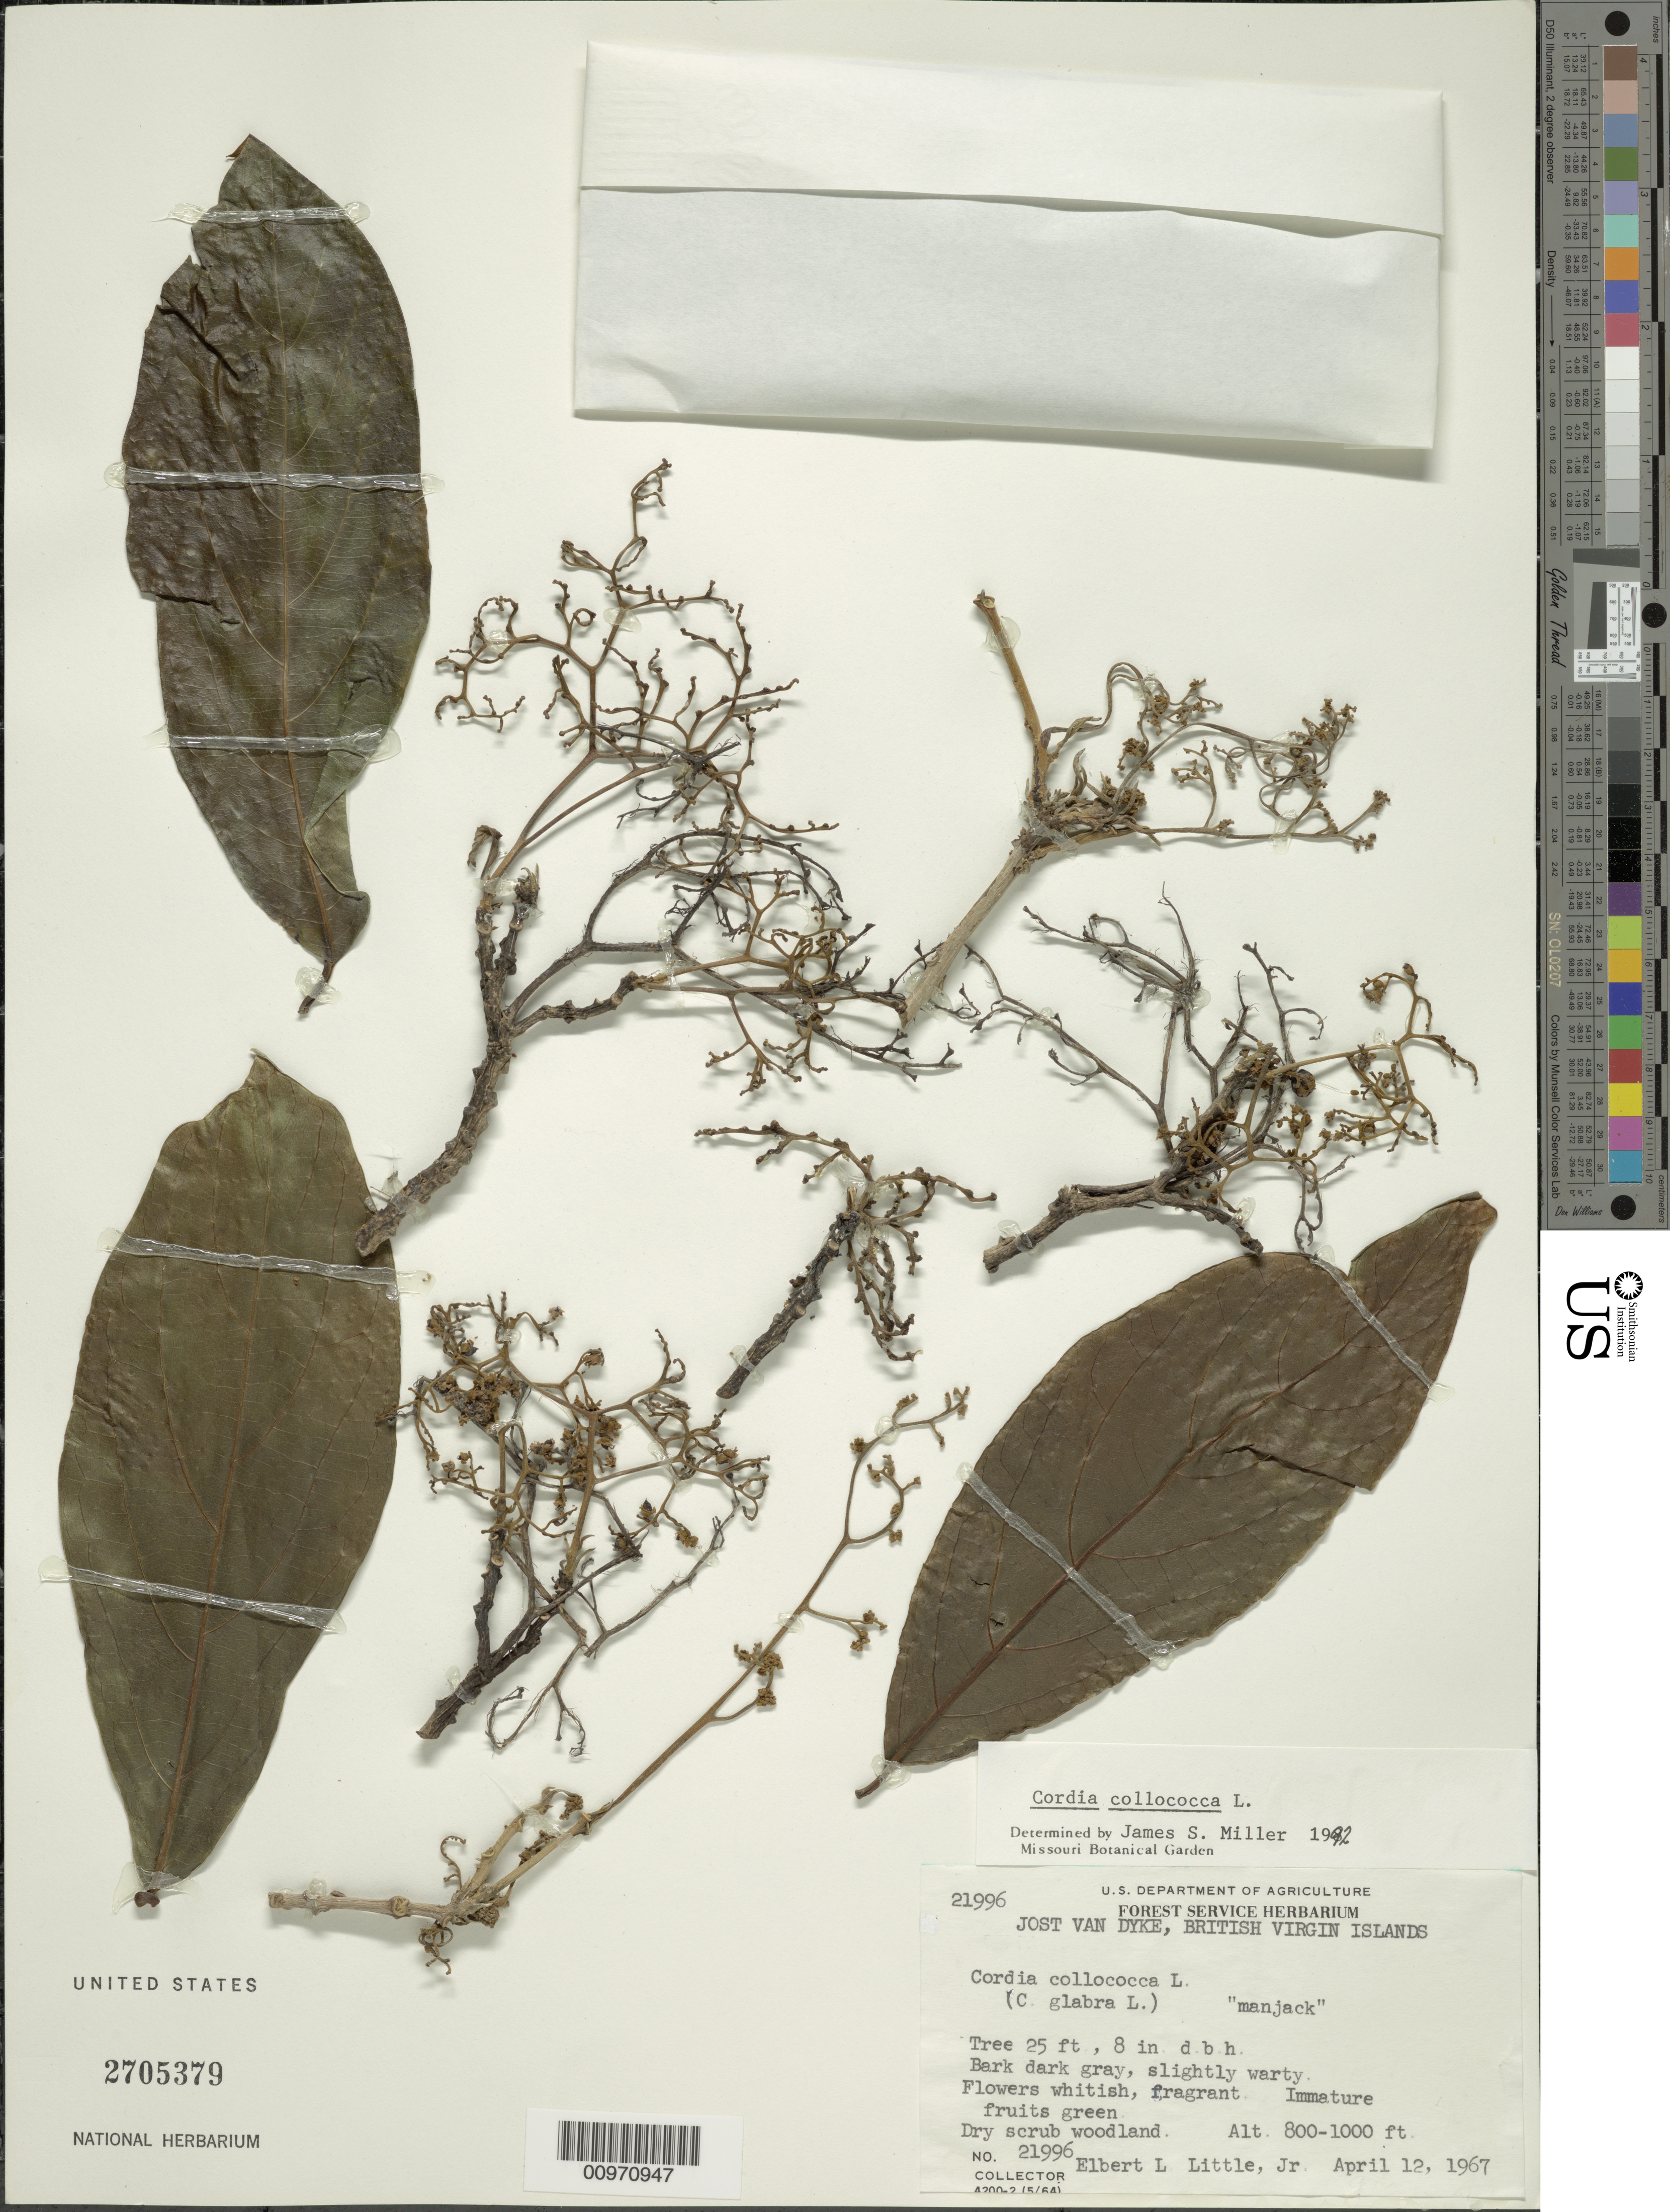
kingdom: Plantae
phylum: Tracheophyta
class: Magnoliopsida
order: Boraginales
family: Cordiaceae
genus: Cordia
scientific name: Cordia collococca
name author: L.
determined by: Miller, James S., (MO), Missouri Botanical Garden (UNITED STATES)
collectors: E. L. Little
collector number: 21996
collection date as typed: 12 Apr 1967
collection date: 1967-04-12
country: British Virgin Islands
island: Jost van Dyke I.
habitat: Dry scrub woodland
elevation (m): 244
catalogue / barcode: US 2705379